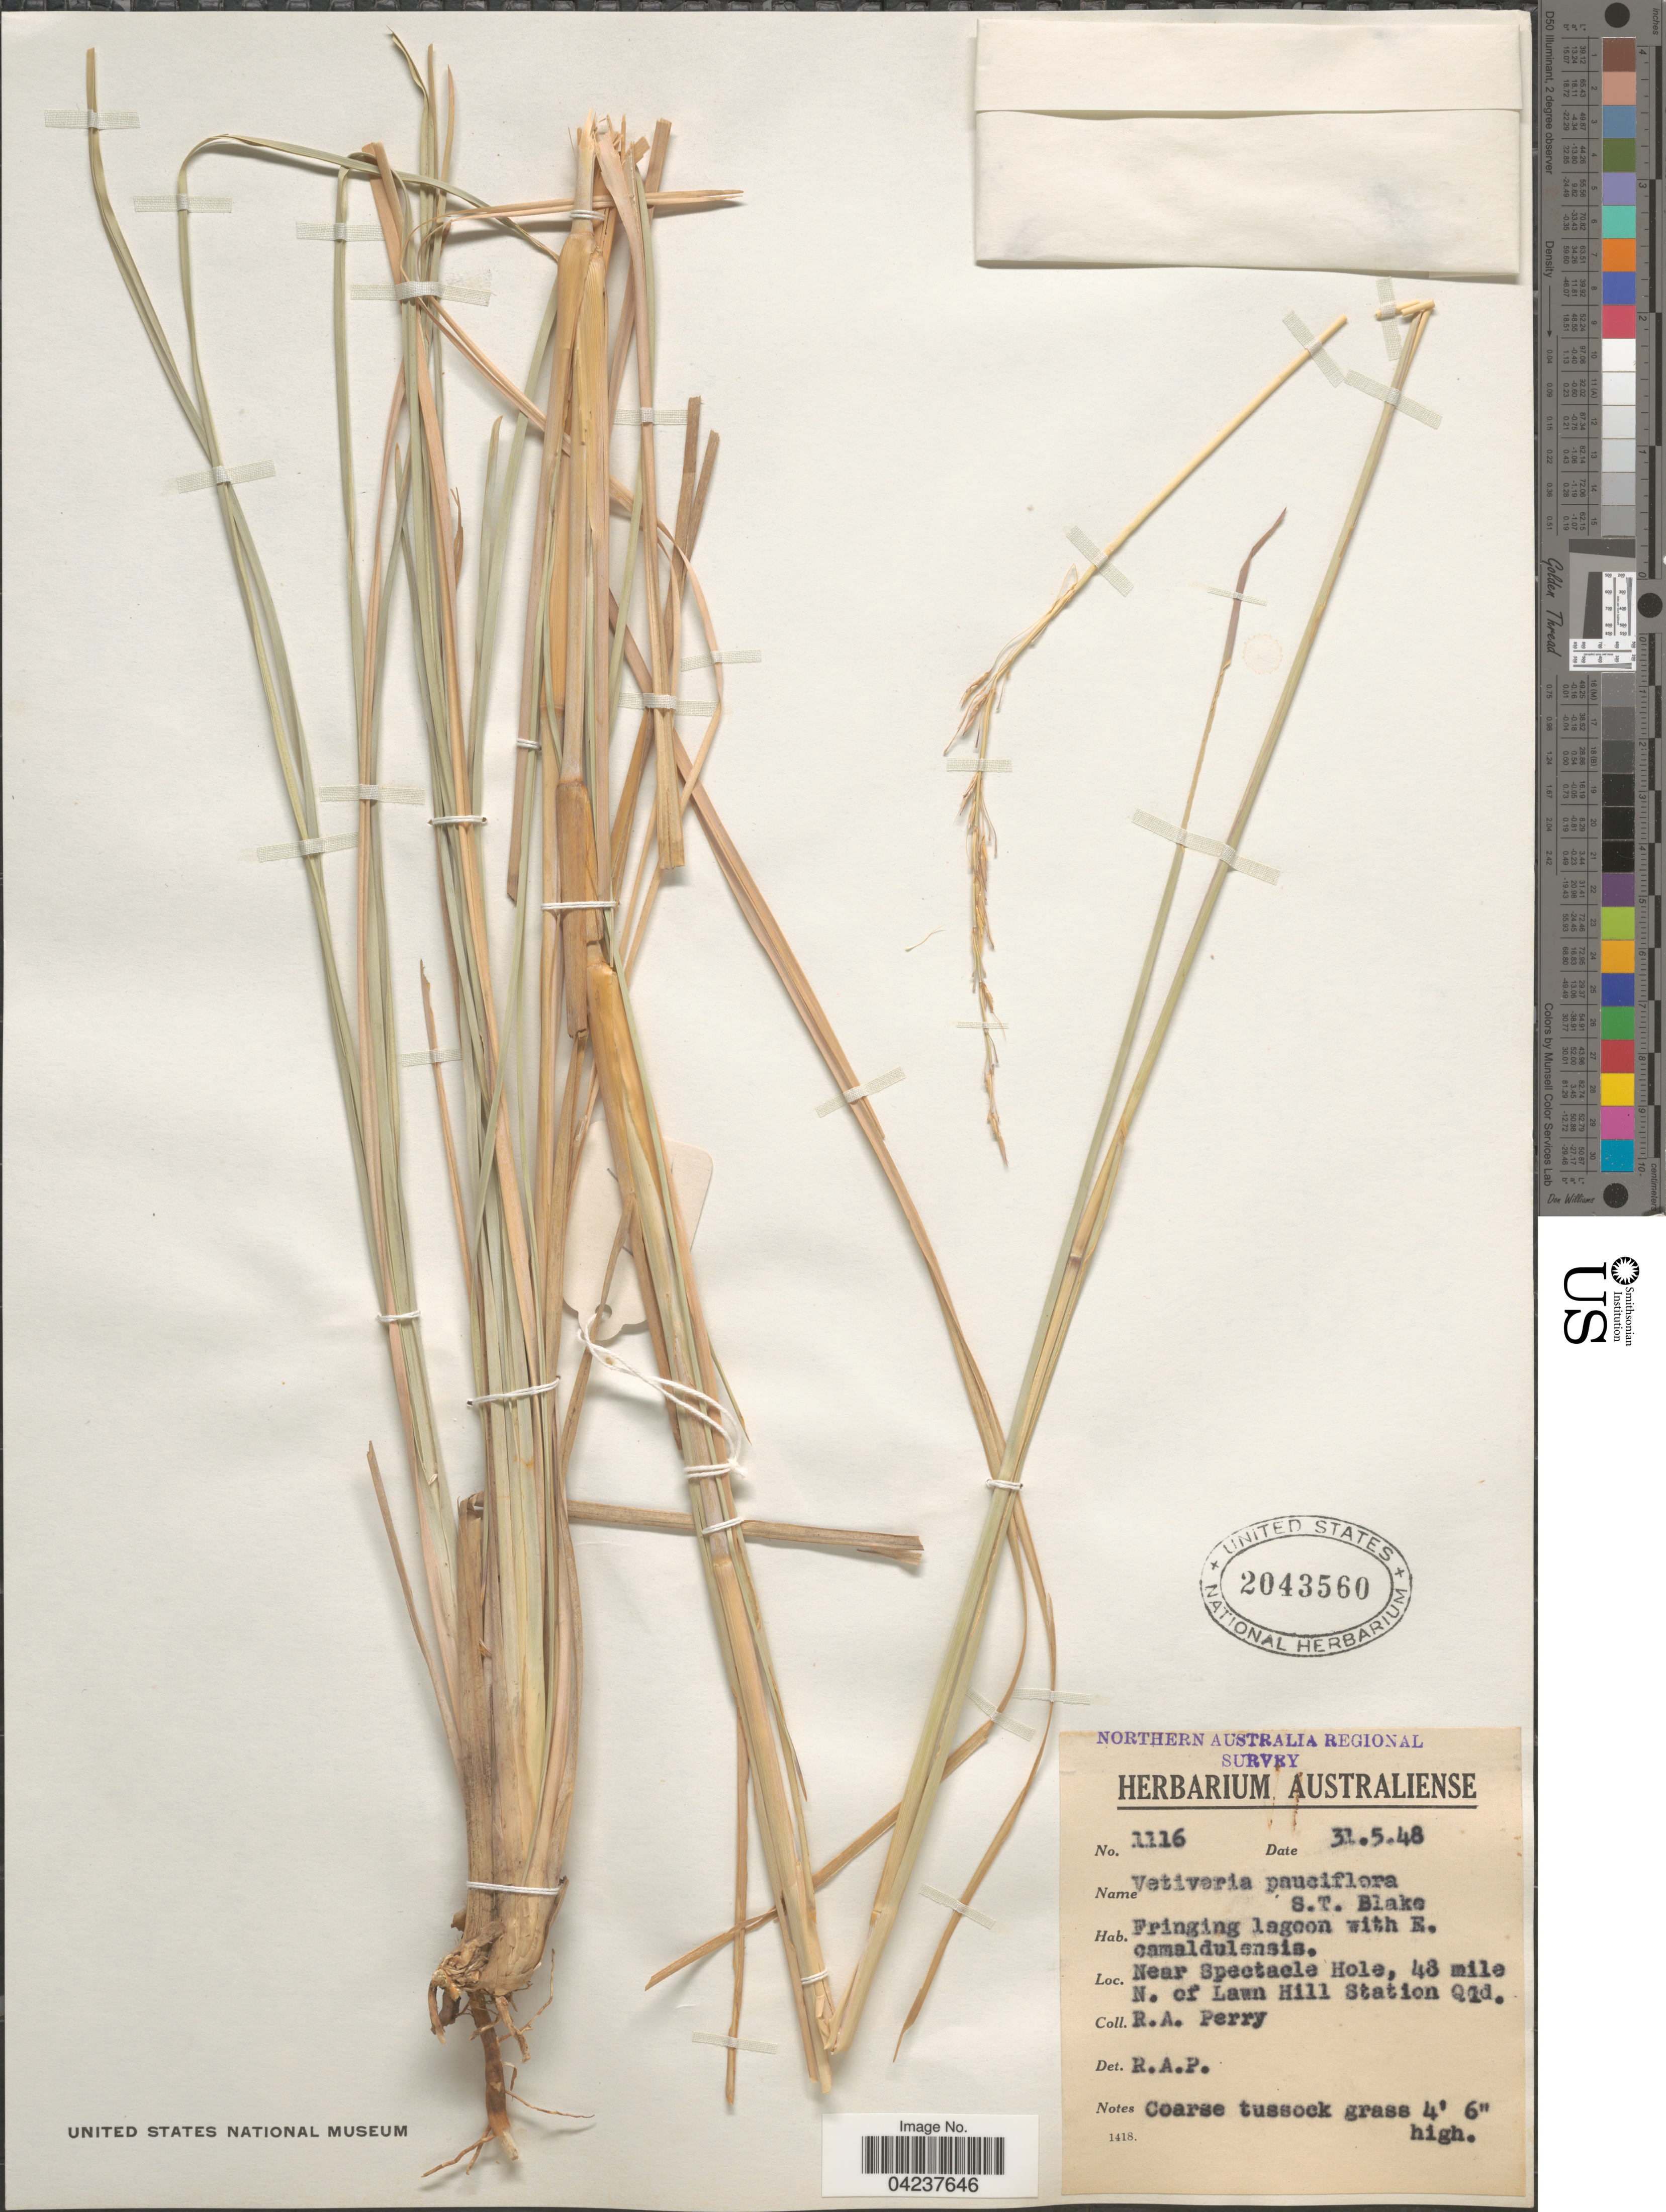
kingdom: Plantae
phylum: Tracheophyta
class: Liliopsida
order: Poales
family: Poaceae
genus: Chrysopogon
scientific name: Chrysopogon pauciflorus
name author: (Chapm.) Benth. ex Vasey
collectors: Perry, R. A.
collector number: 1116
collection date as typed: Transcribed d/m/y: 31/5/48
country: Australia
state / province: Queensland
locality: Northern Australia Regional Survey. Near Spectacle Hole, 43 mile N. of Lawn Hill Station Qld.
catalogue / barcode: US 2043560